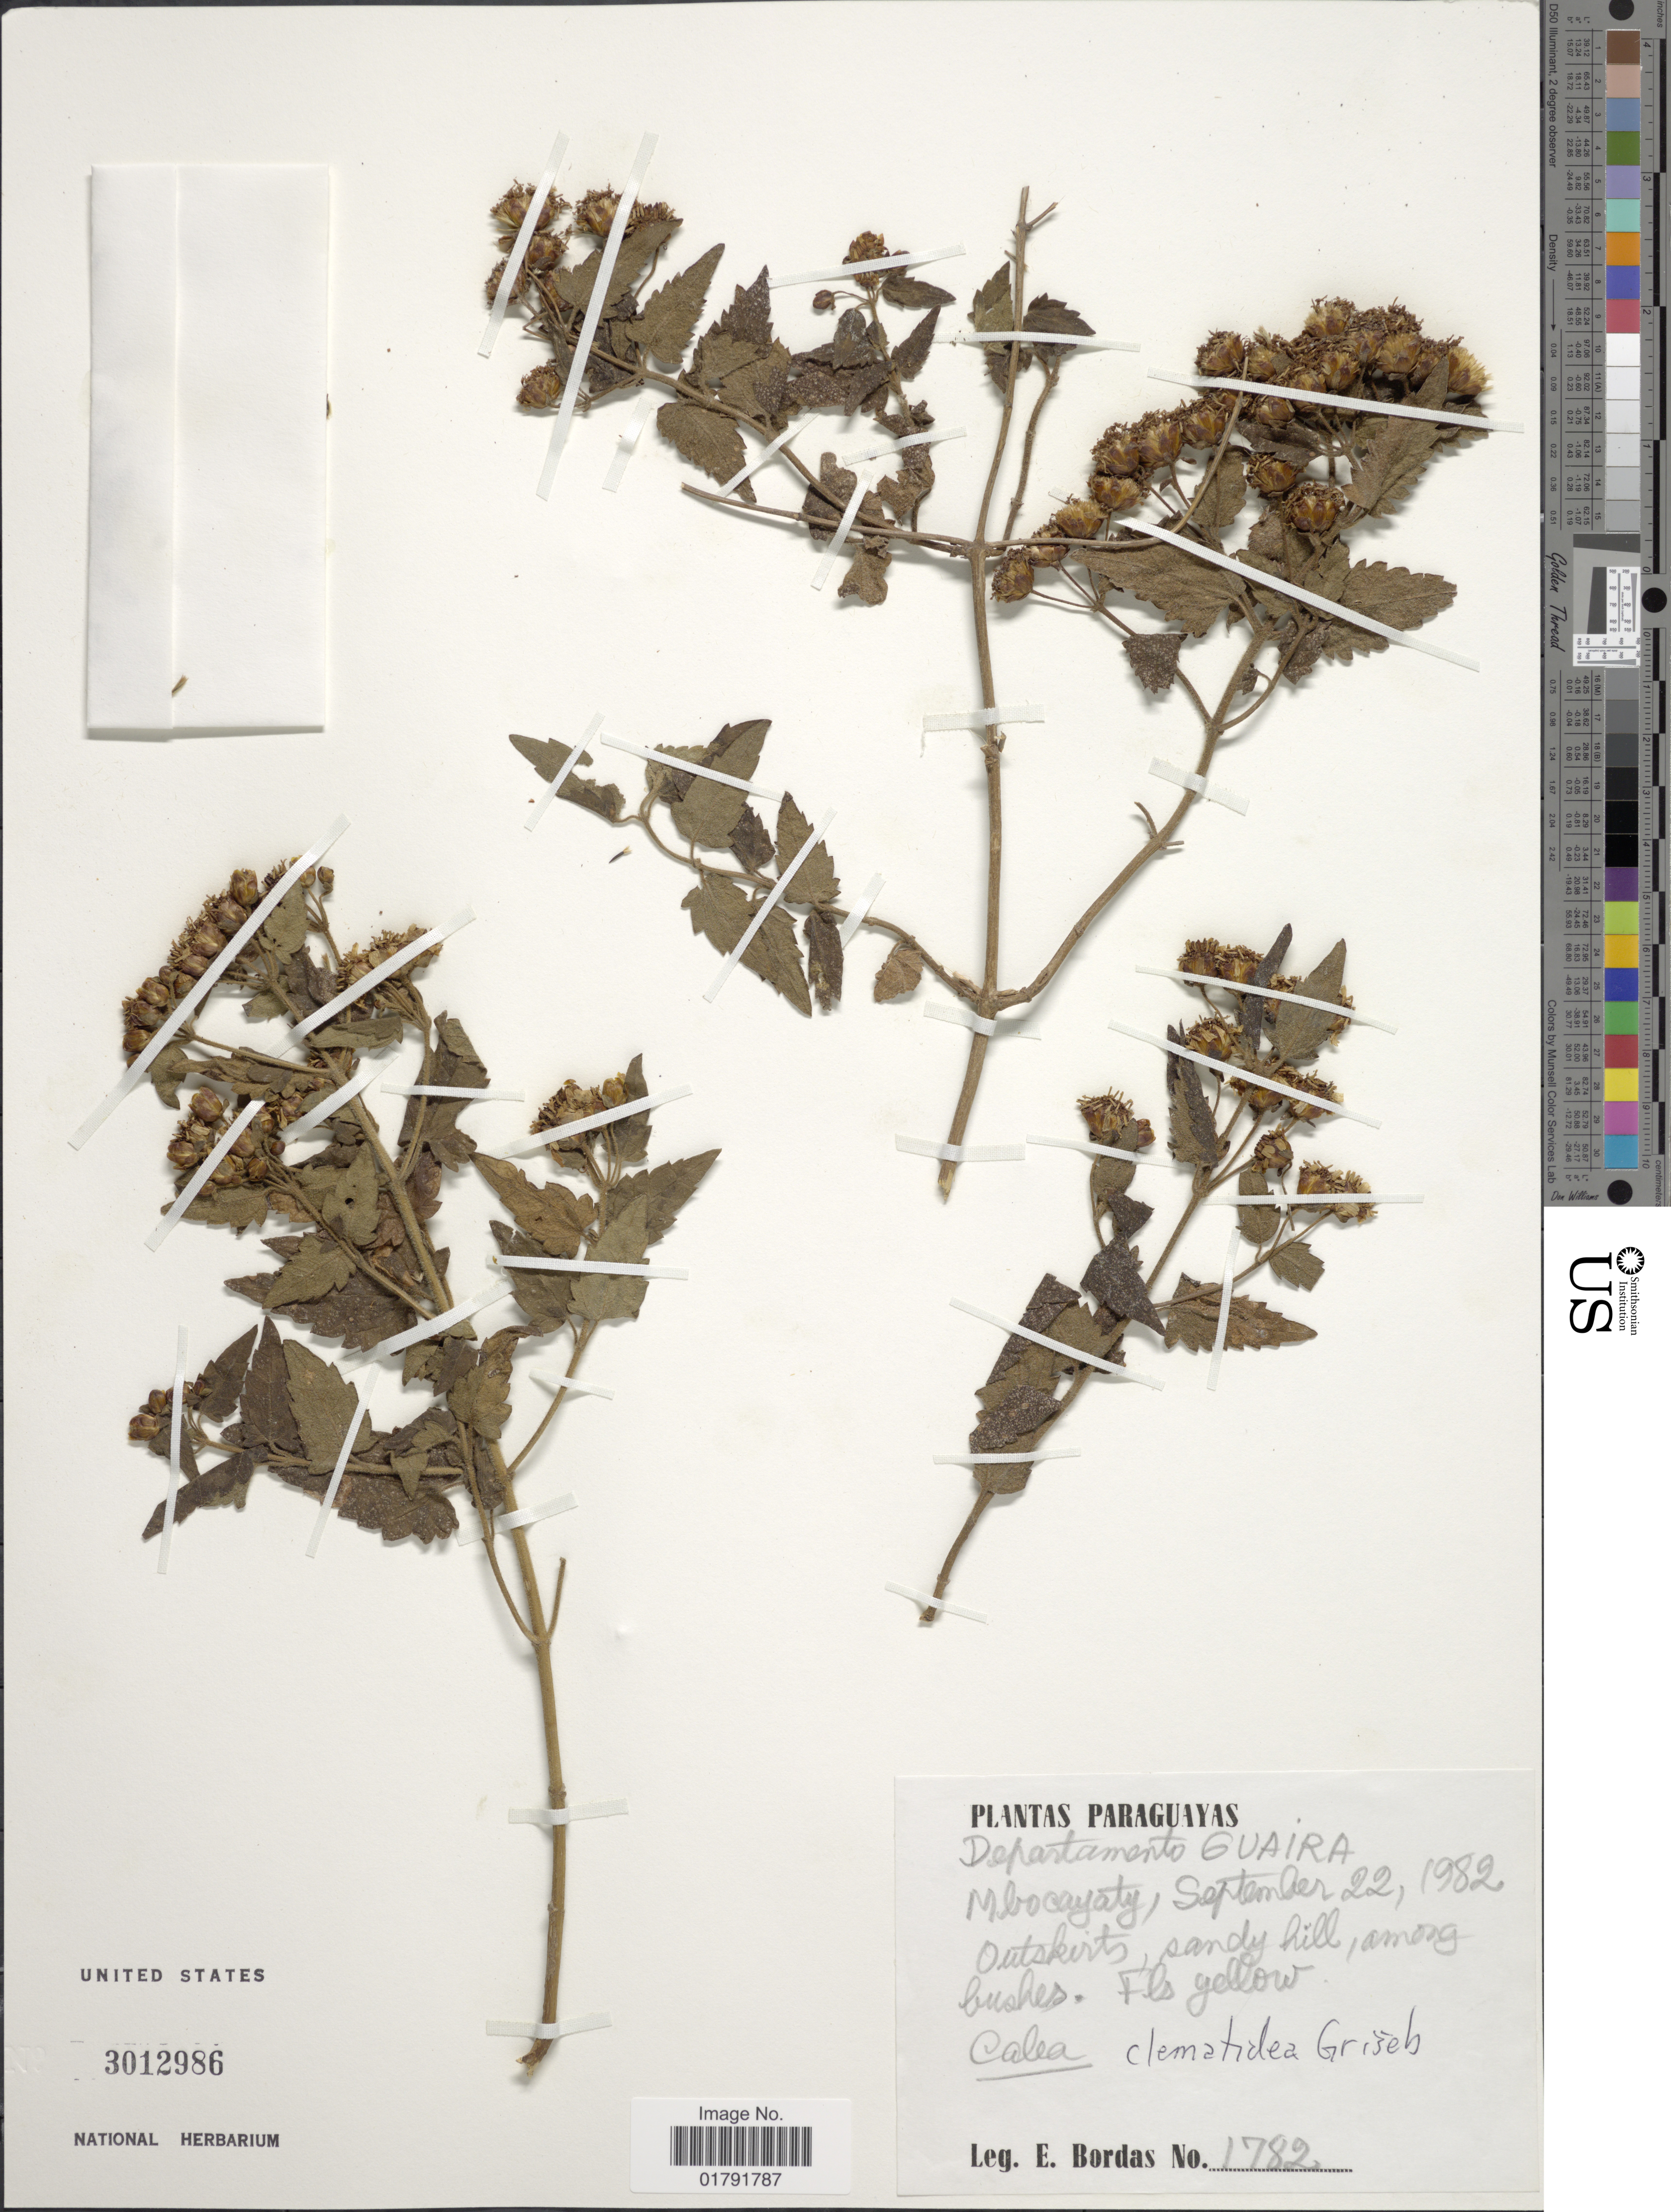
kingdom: Plantae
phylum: Tracheophyta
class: Magnoliopsida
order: Asterales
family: Asteraceae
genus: Calea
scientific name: Calea clematidea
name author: Baker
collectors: E. Bordas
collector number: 1782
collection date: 1982-09-22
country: Paraguay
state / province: Guaira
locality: Mbocayaty, outskirts, sandy hill, among bushes.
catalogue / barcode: US 3012986